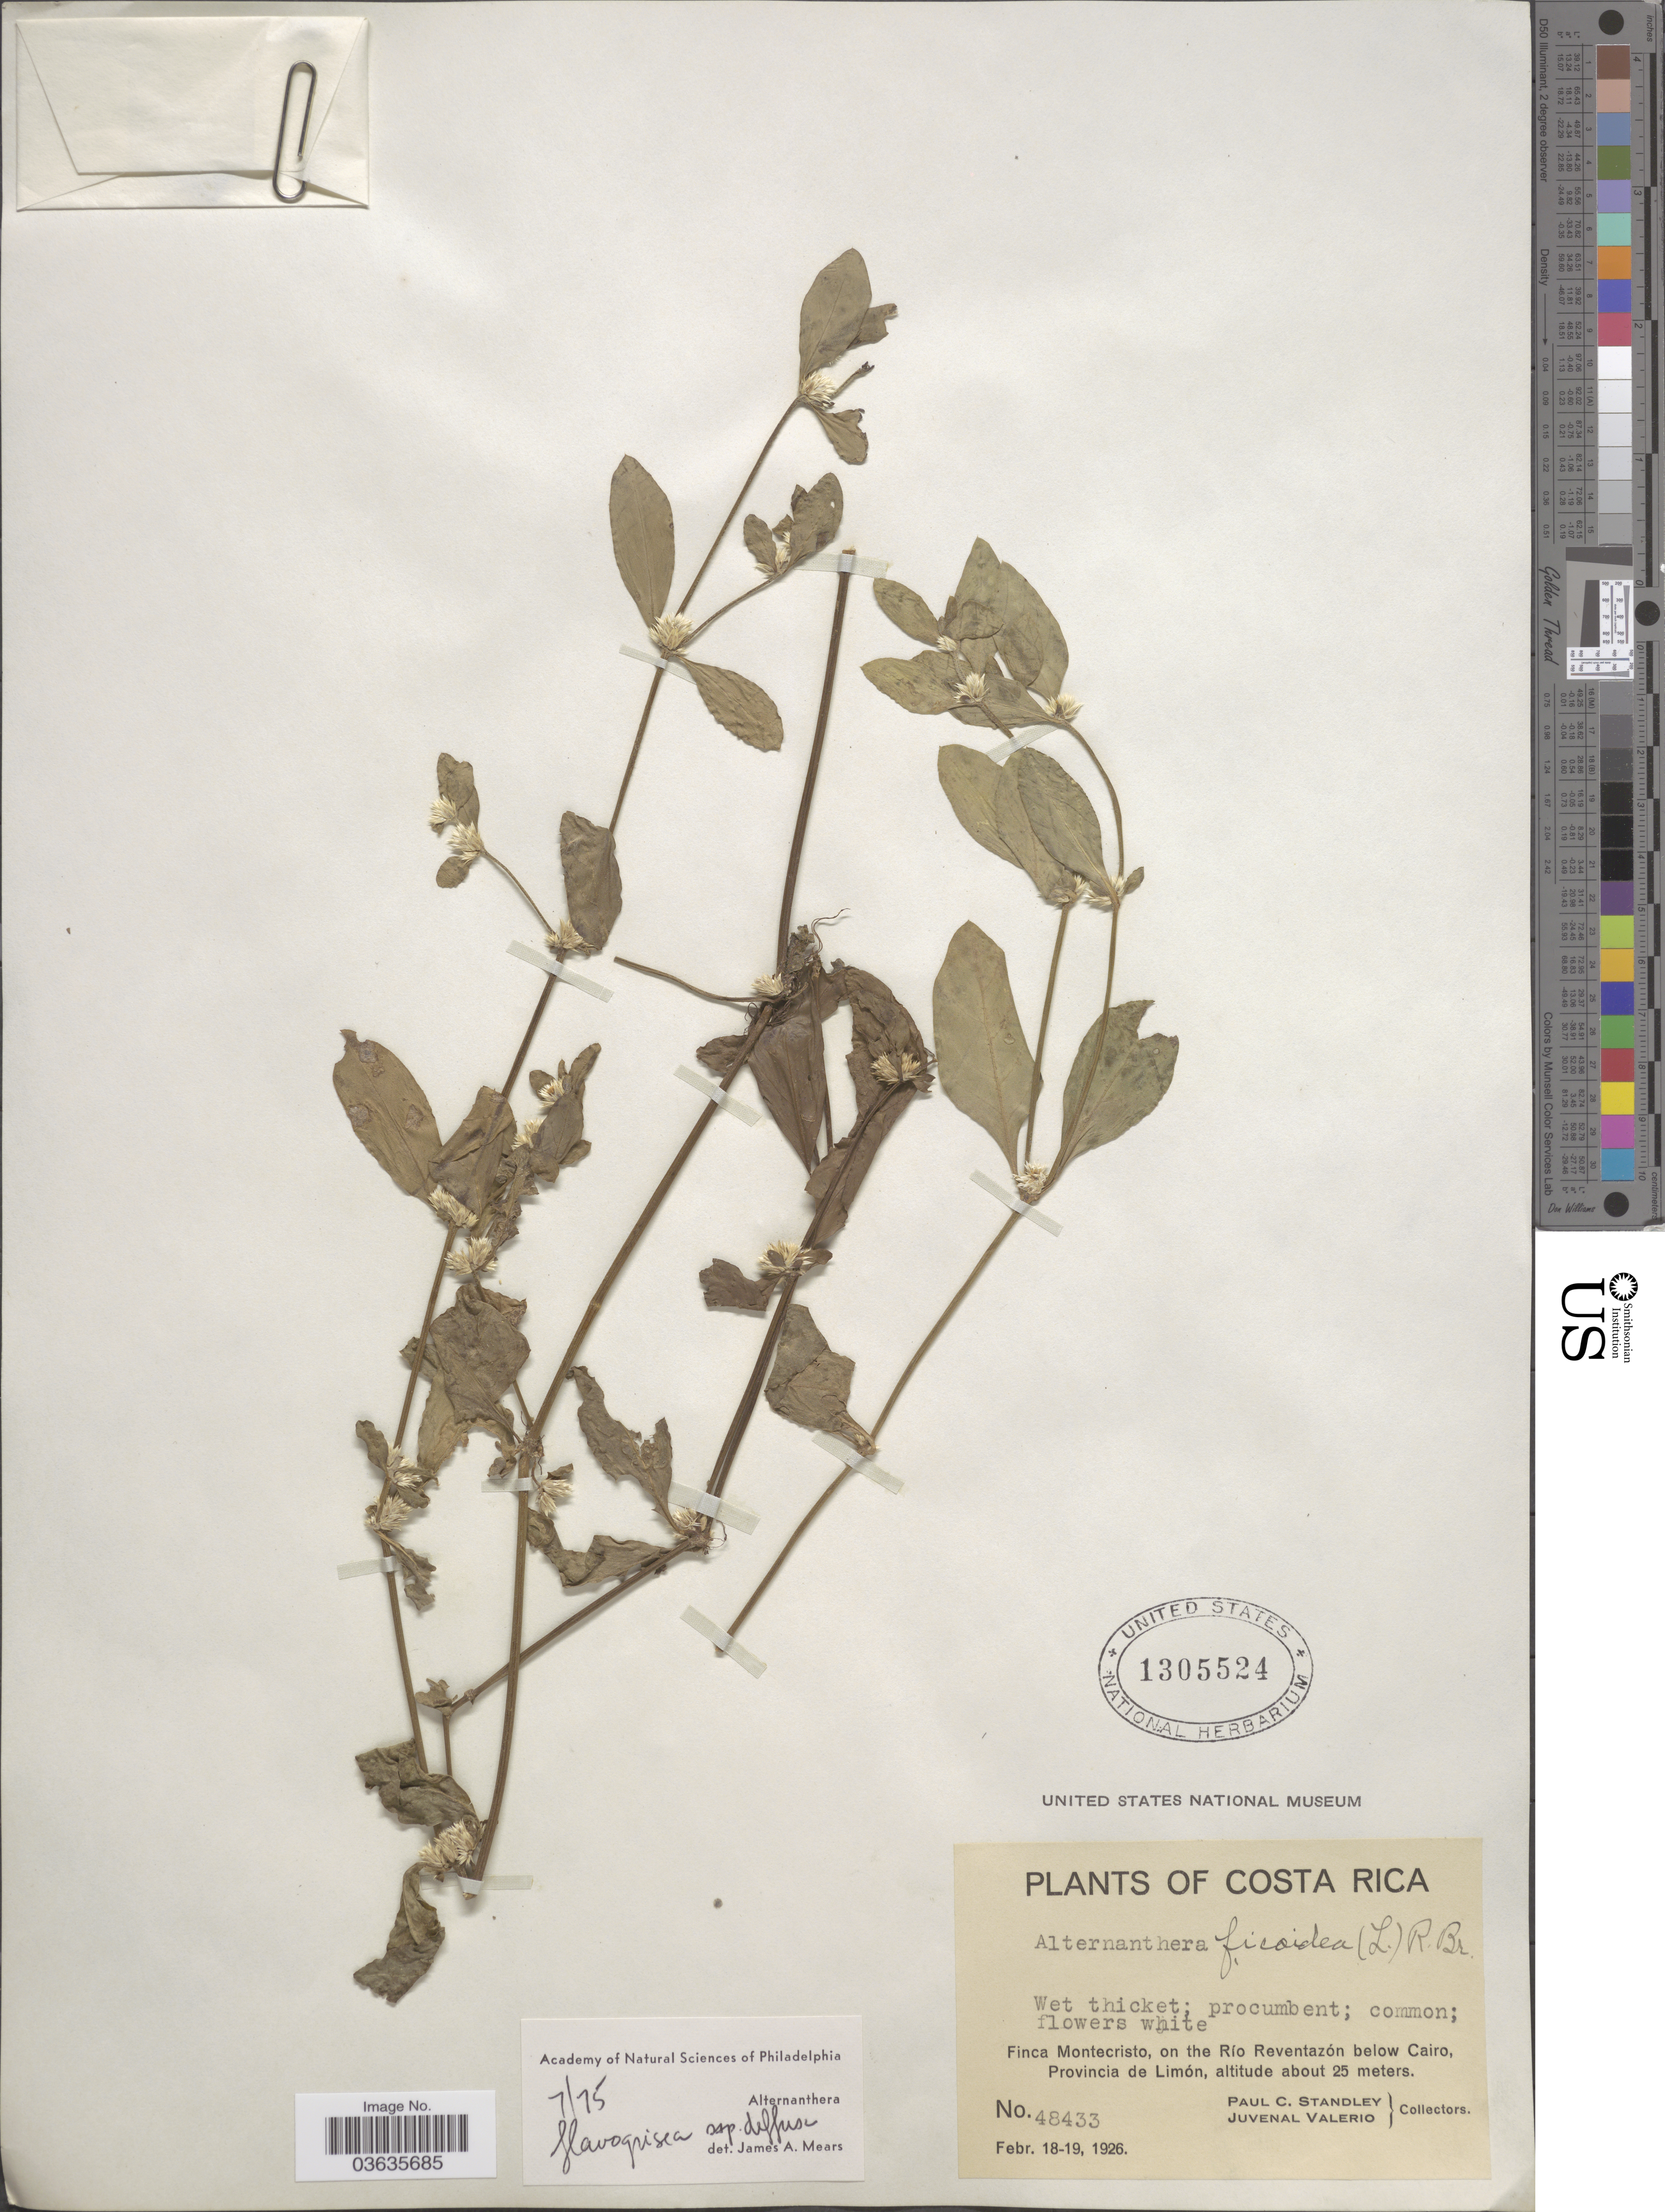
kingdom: Plantae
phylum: Tracheophyta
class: Magnoliopsida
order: Caryophyllales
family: Amaranthaceae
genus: Alternanthera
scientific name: Alternanthera flavogrisea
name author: Urb.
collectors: P. C. Standley & J. Valerio R.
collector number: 48433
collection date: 1926-02-18/1926-02-19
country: Costa Rica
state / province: Limón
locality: Finca Montecristo, on the Río Reventazón below Cairo.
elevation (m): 25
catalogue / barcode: US 1305524